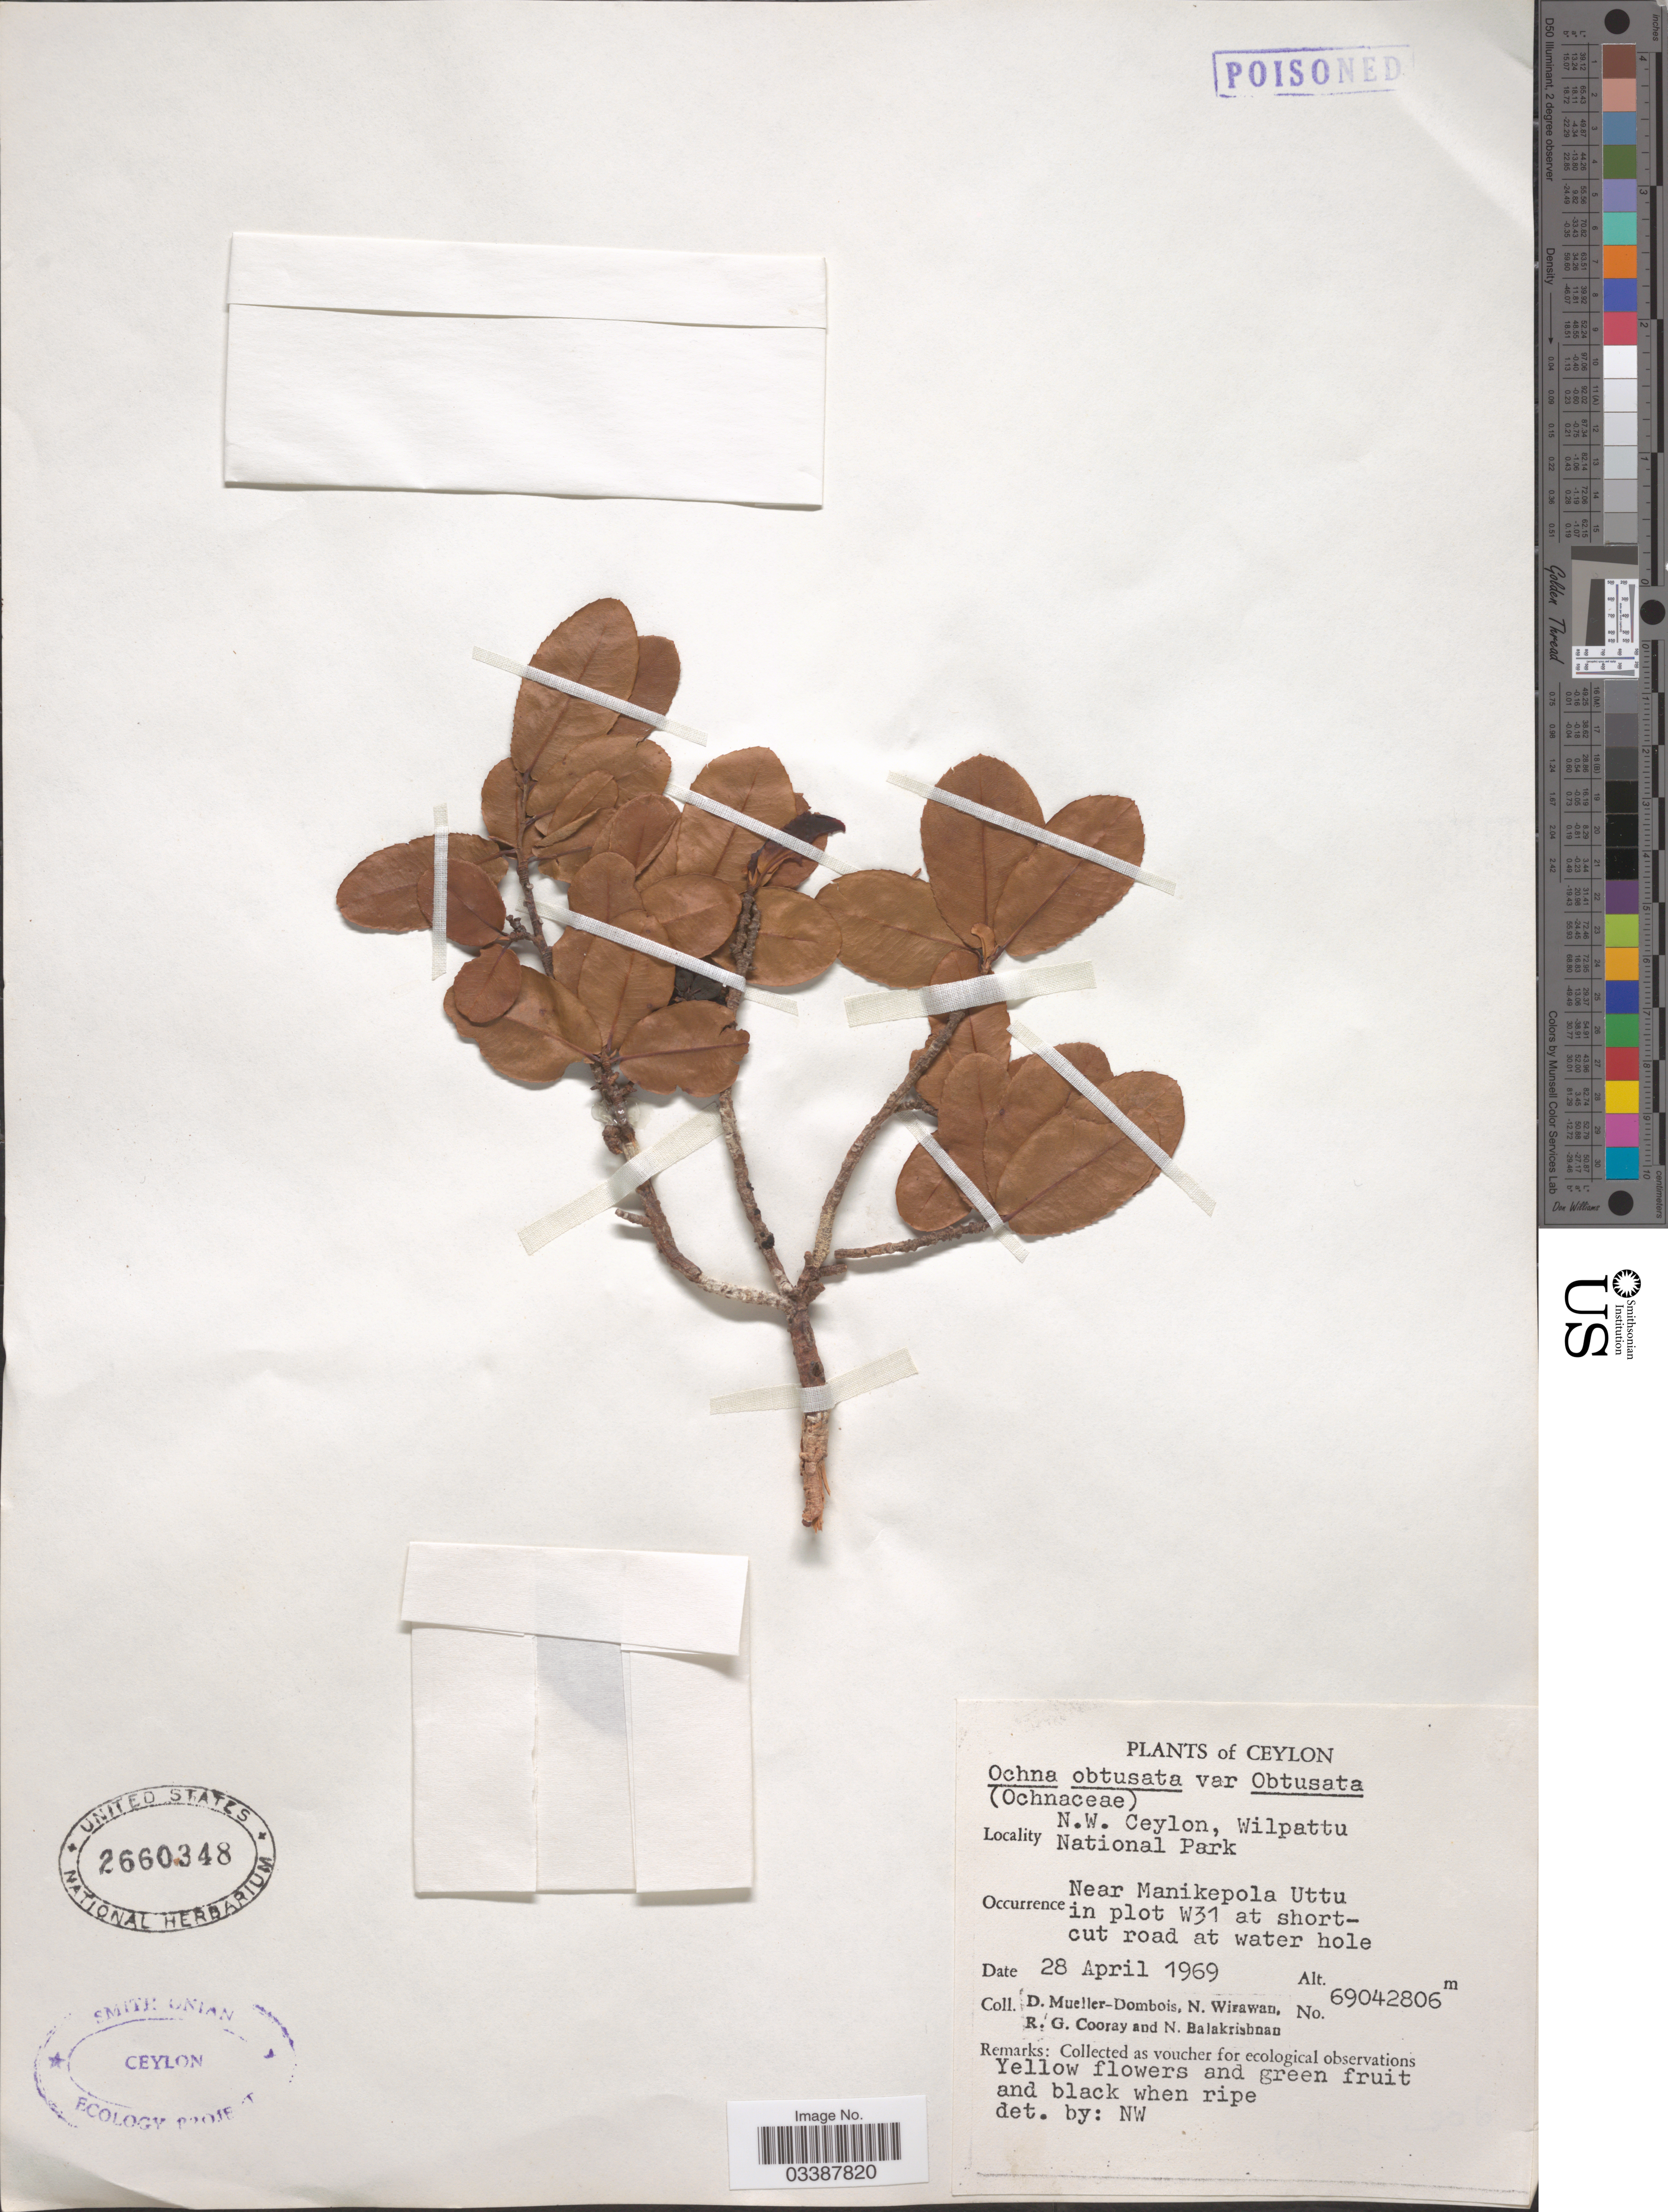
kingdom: Plantae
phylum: Tracheophyta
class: Magnoliopsida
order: Malpighiales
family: Ochnaceae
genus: Ochna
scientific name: Ochna obtusata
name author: DC.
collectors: D. Mueller-Dombois, N. Wirawan, R. Cooray & N. Balakrishnan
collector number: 69042806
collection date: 1969-04-28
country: Sri Lanka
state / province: North Western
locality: Ceylon. N. W. Ceylon, Wilpattu National Park. Near Manikepola Uttu in plot W31 at shortcut road at water hole.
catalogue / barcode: US 2660348